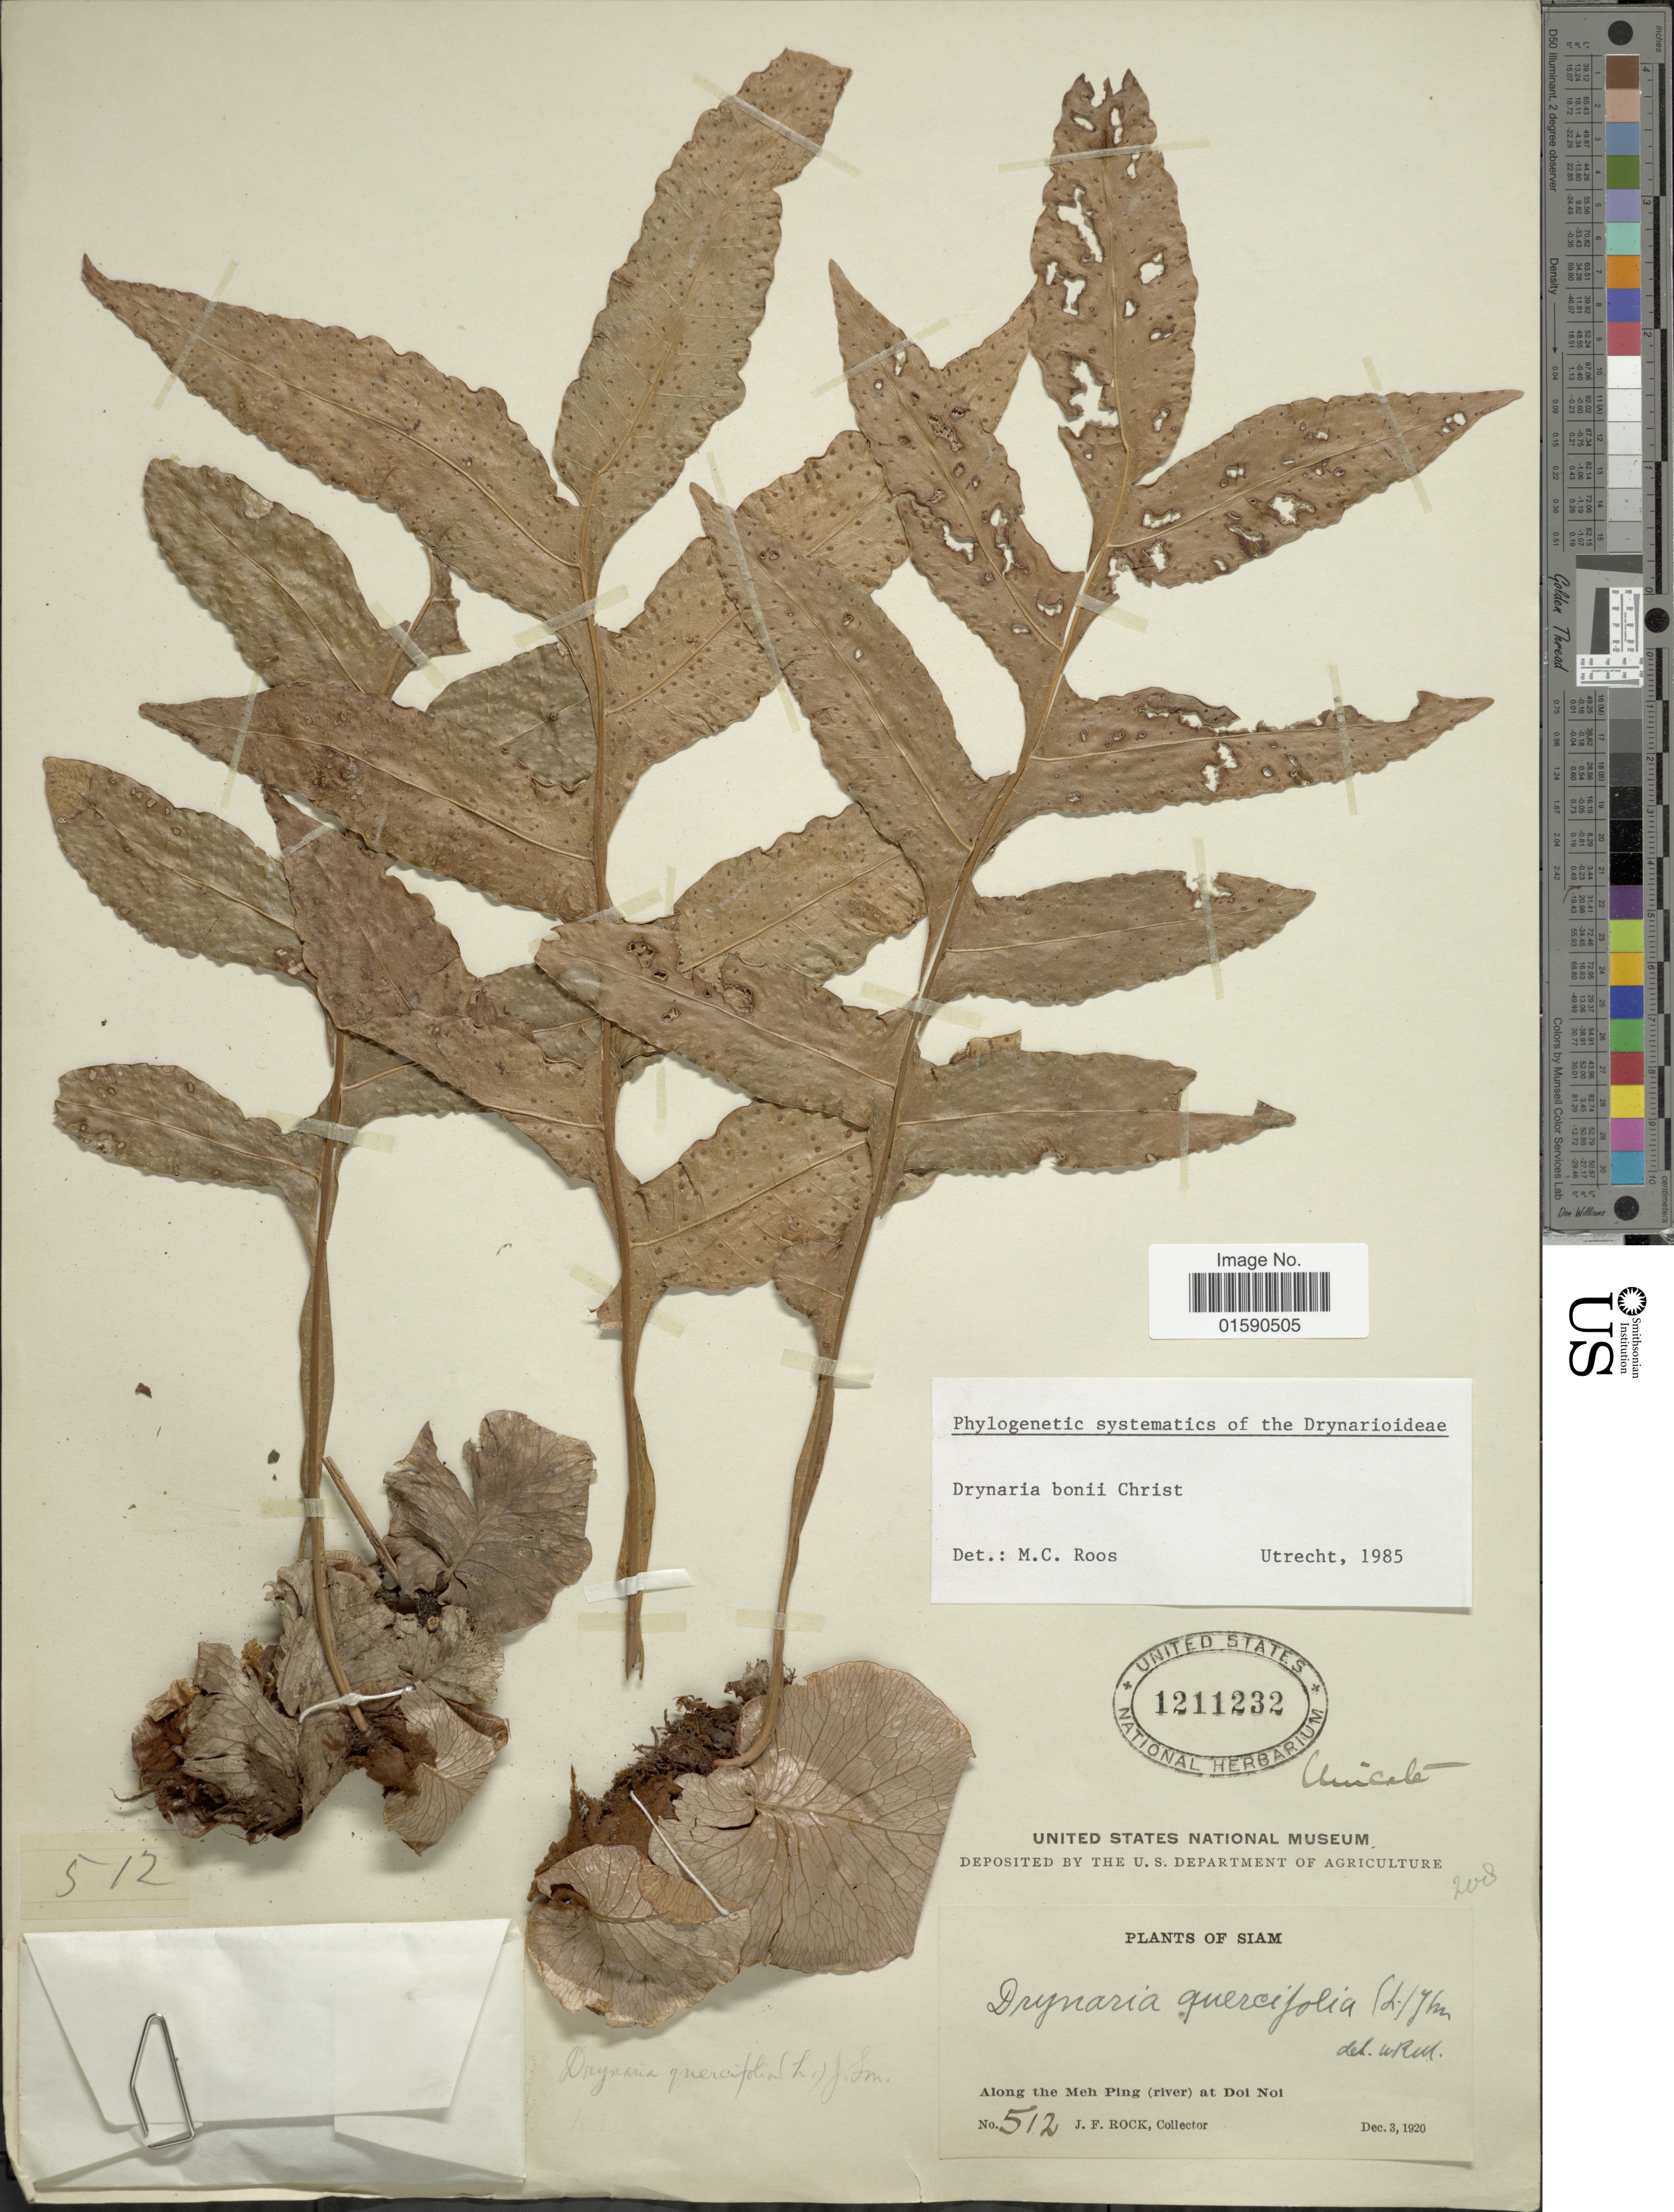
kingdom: Plantae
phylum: Tracheophyta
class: Polypodiopsida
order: Polypodiales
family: Polypodiaceae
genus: Drynaria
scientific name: Drynaria bonii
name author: Christ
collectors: J. Rock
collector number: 512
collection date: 1920-12-03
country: Thailand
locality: Along the Meh Ping (river) at Doi Noi, Siam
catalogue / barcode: US 1211232